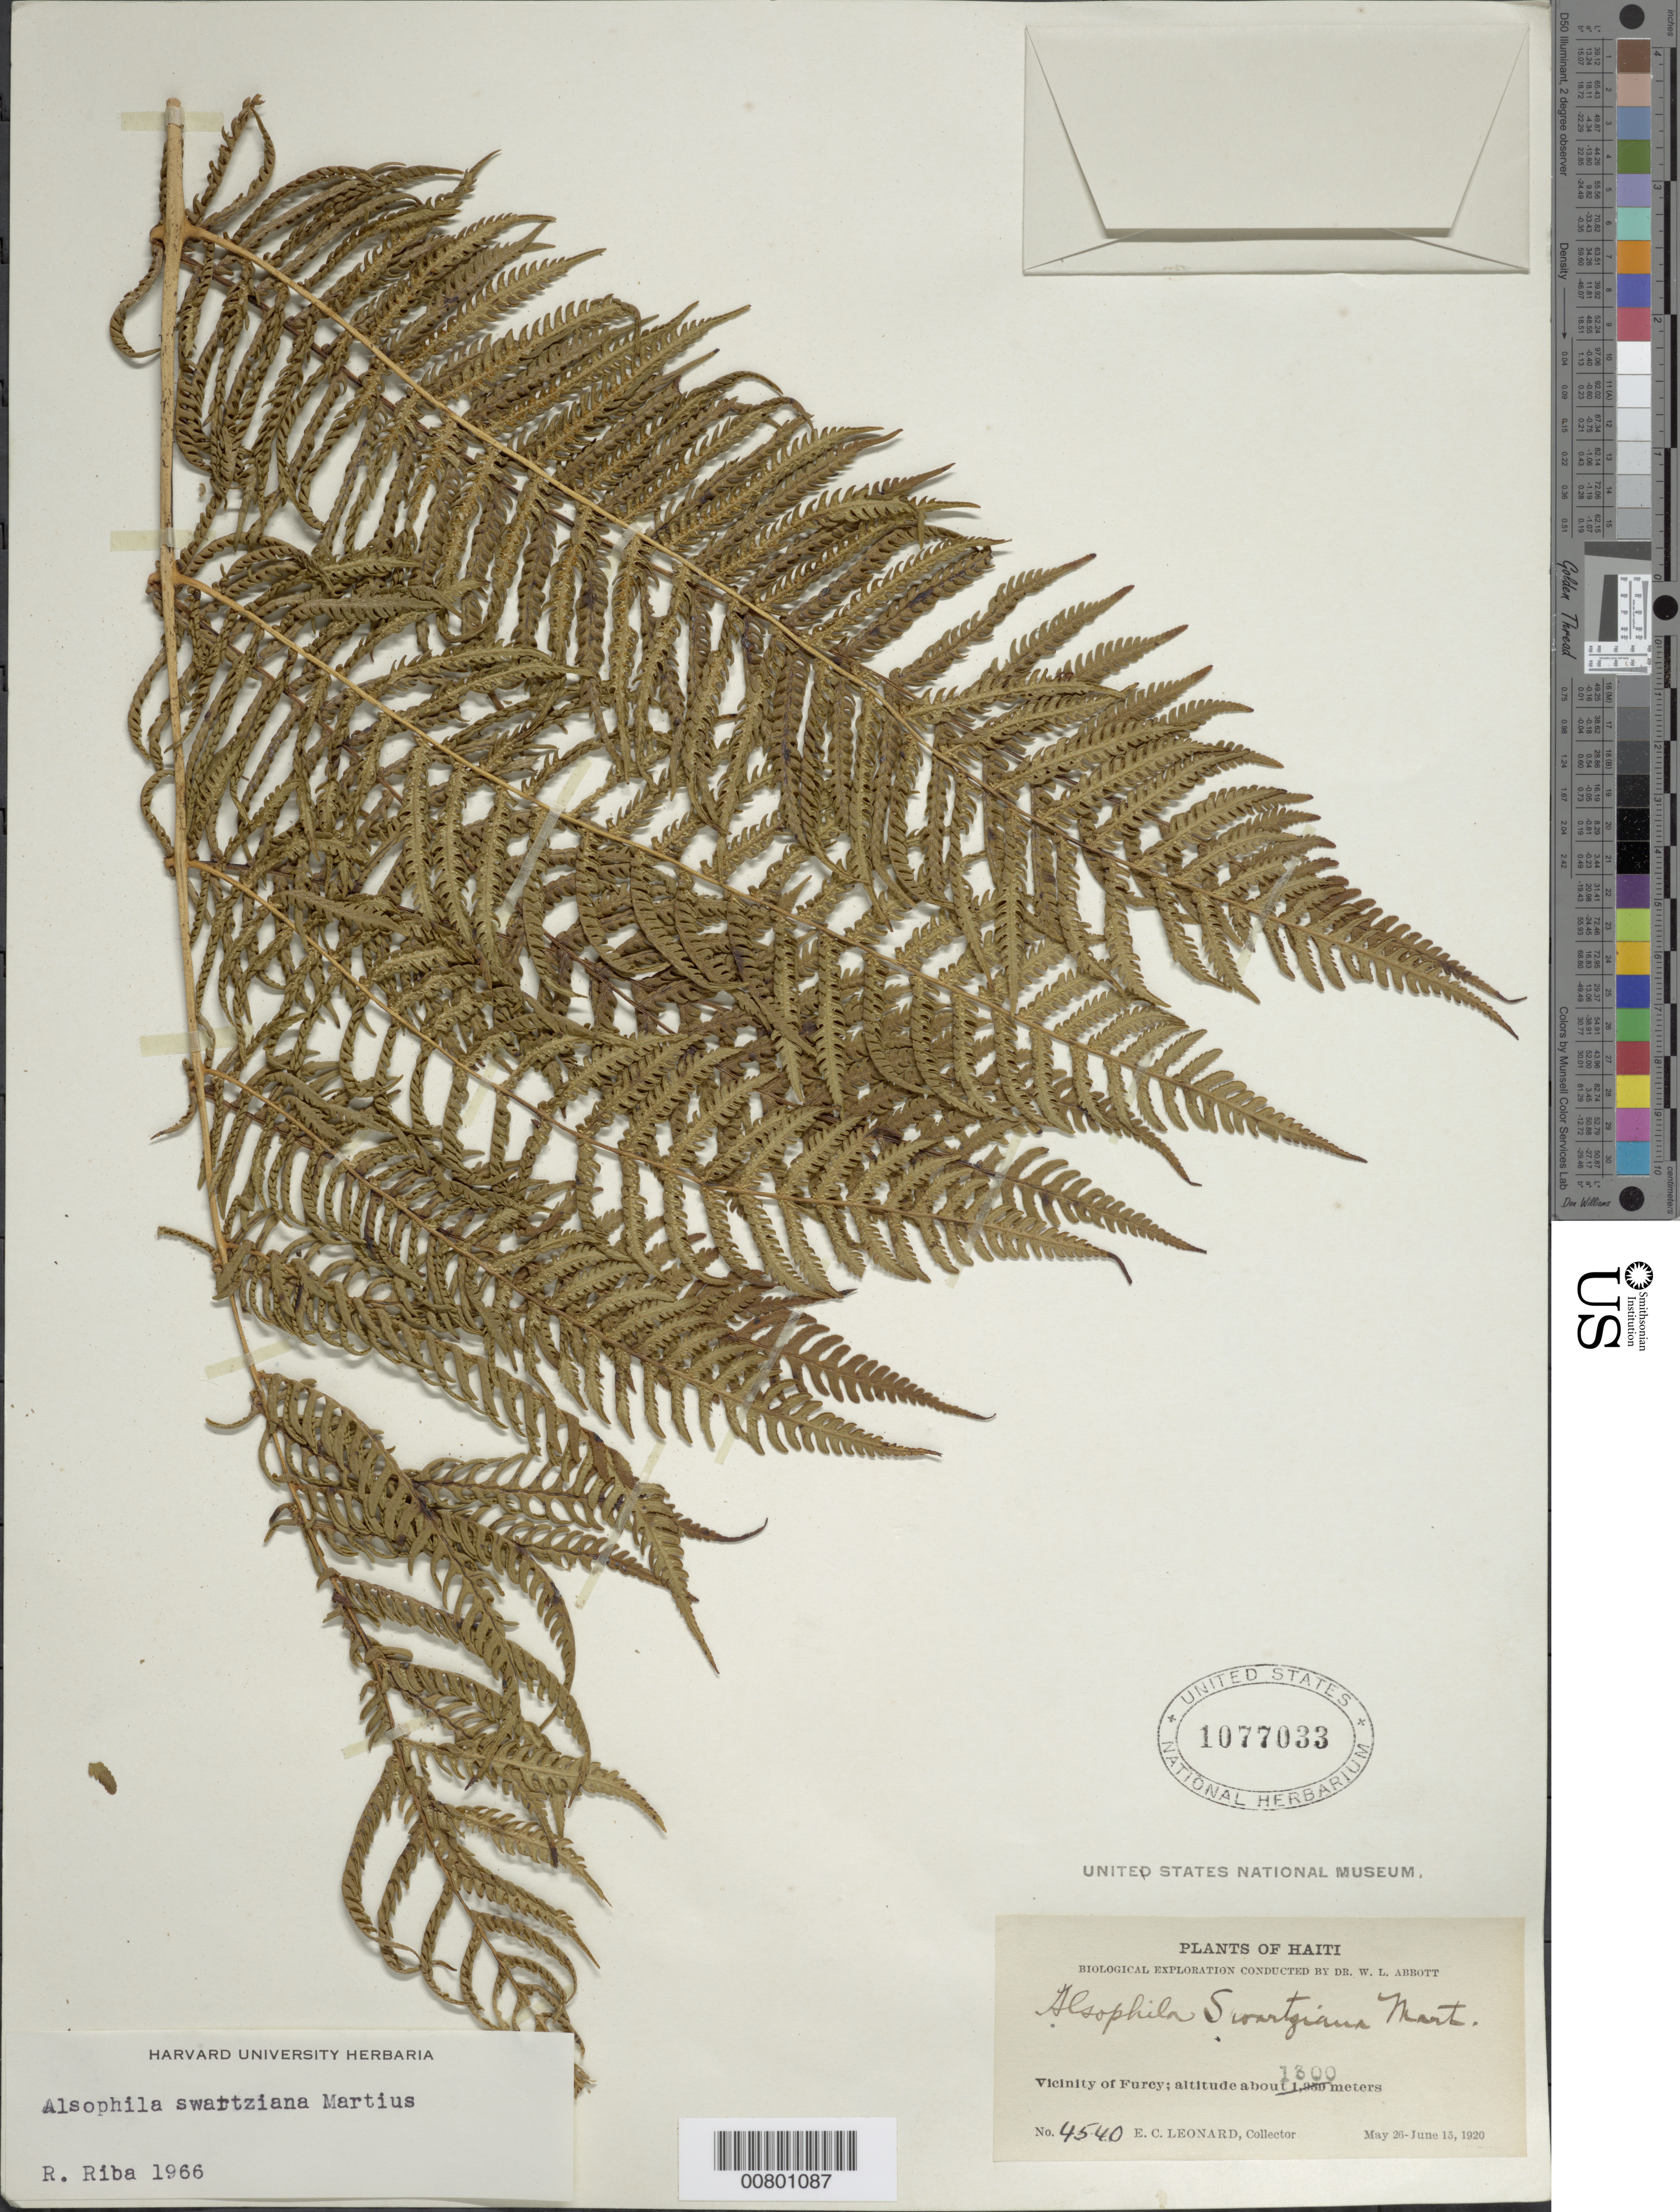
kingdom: Plantae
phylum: Tracheophyta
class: Polypodiopsida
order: Cyatheales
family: Cyatheaceae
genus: Alsophila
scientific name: Alsophila swartziana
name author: Mart.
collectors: E. C. Leonard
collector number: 4540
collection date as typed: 26 May 1920 to 15 Jun 1920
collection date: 1920-05-26/1920-06-15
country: Haiti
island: Hispaniola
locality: Furcy, vicinity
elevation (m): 1300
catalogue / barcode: US 1077033